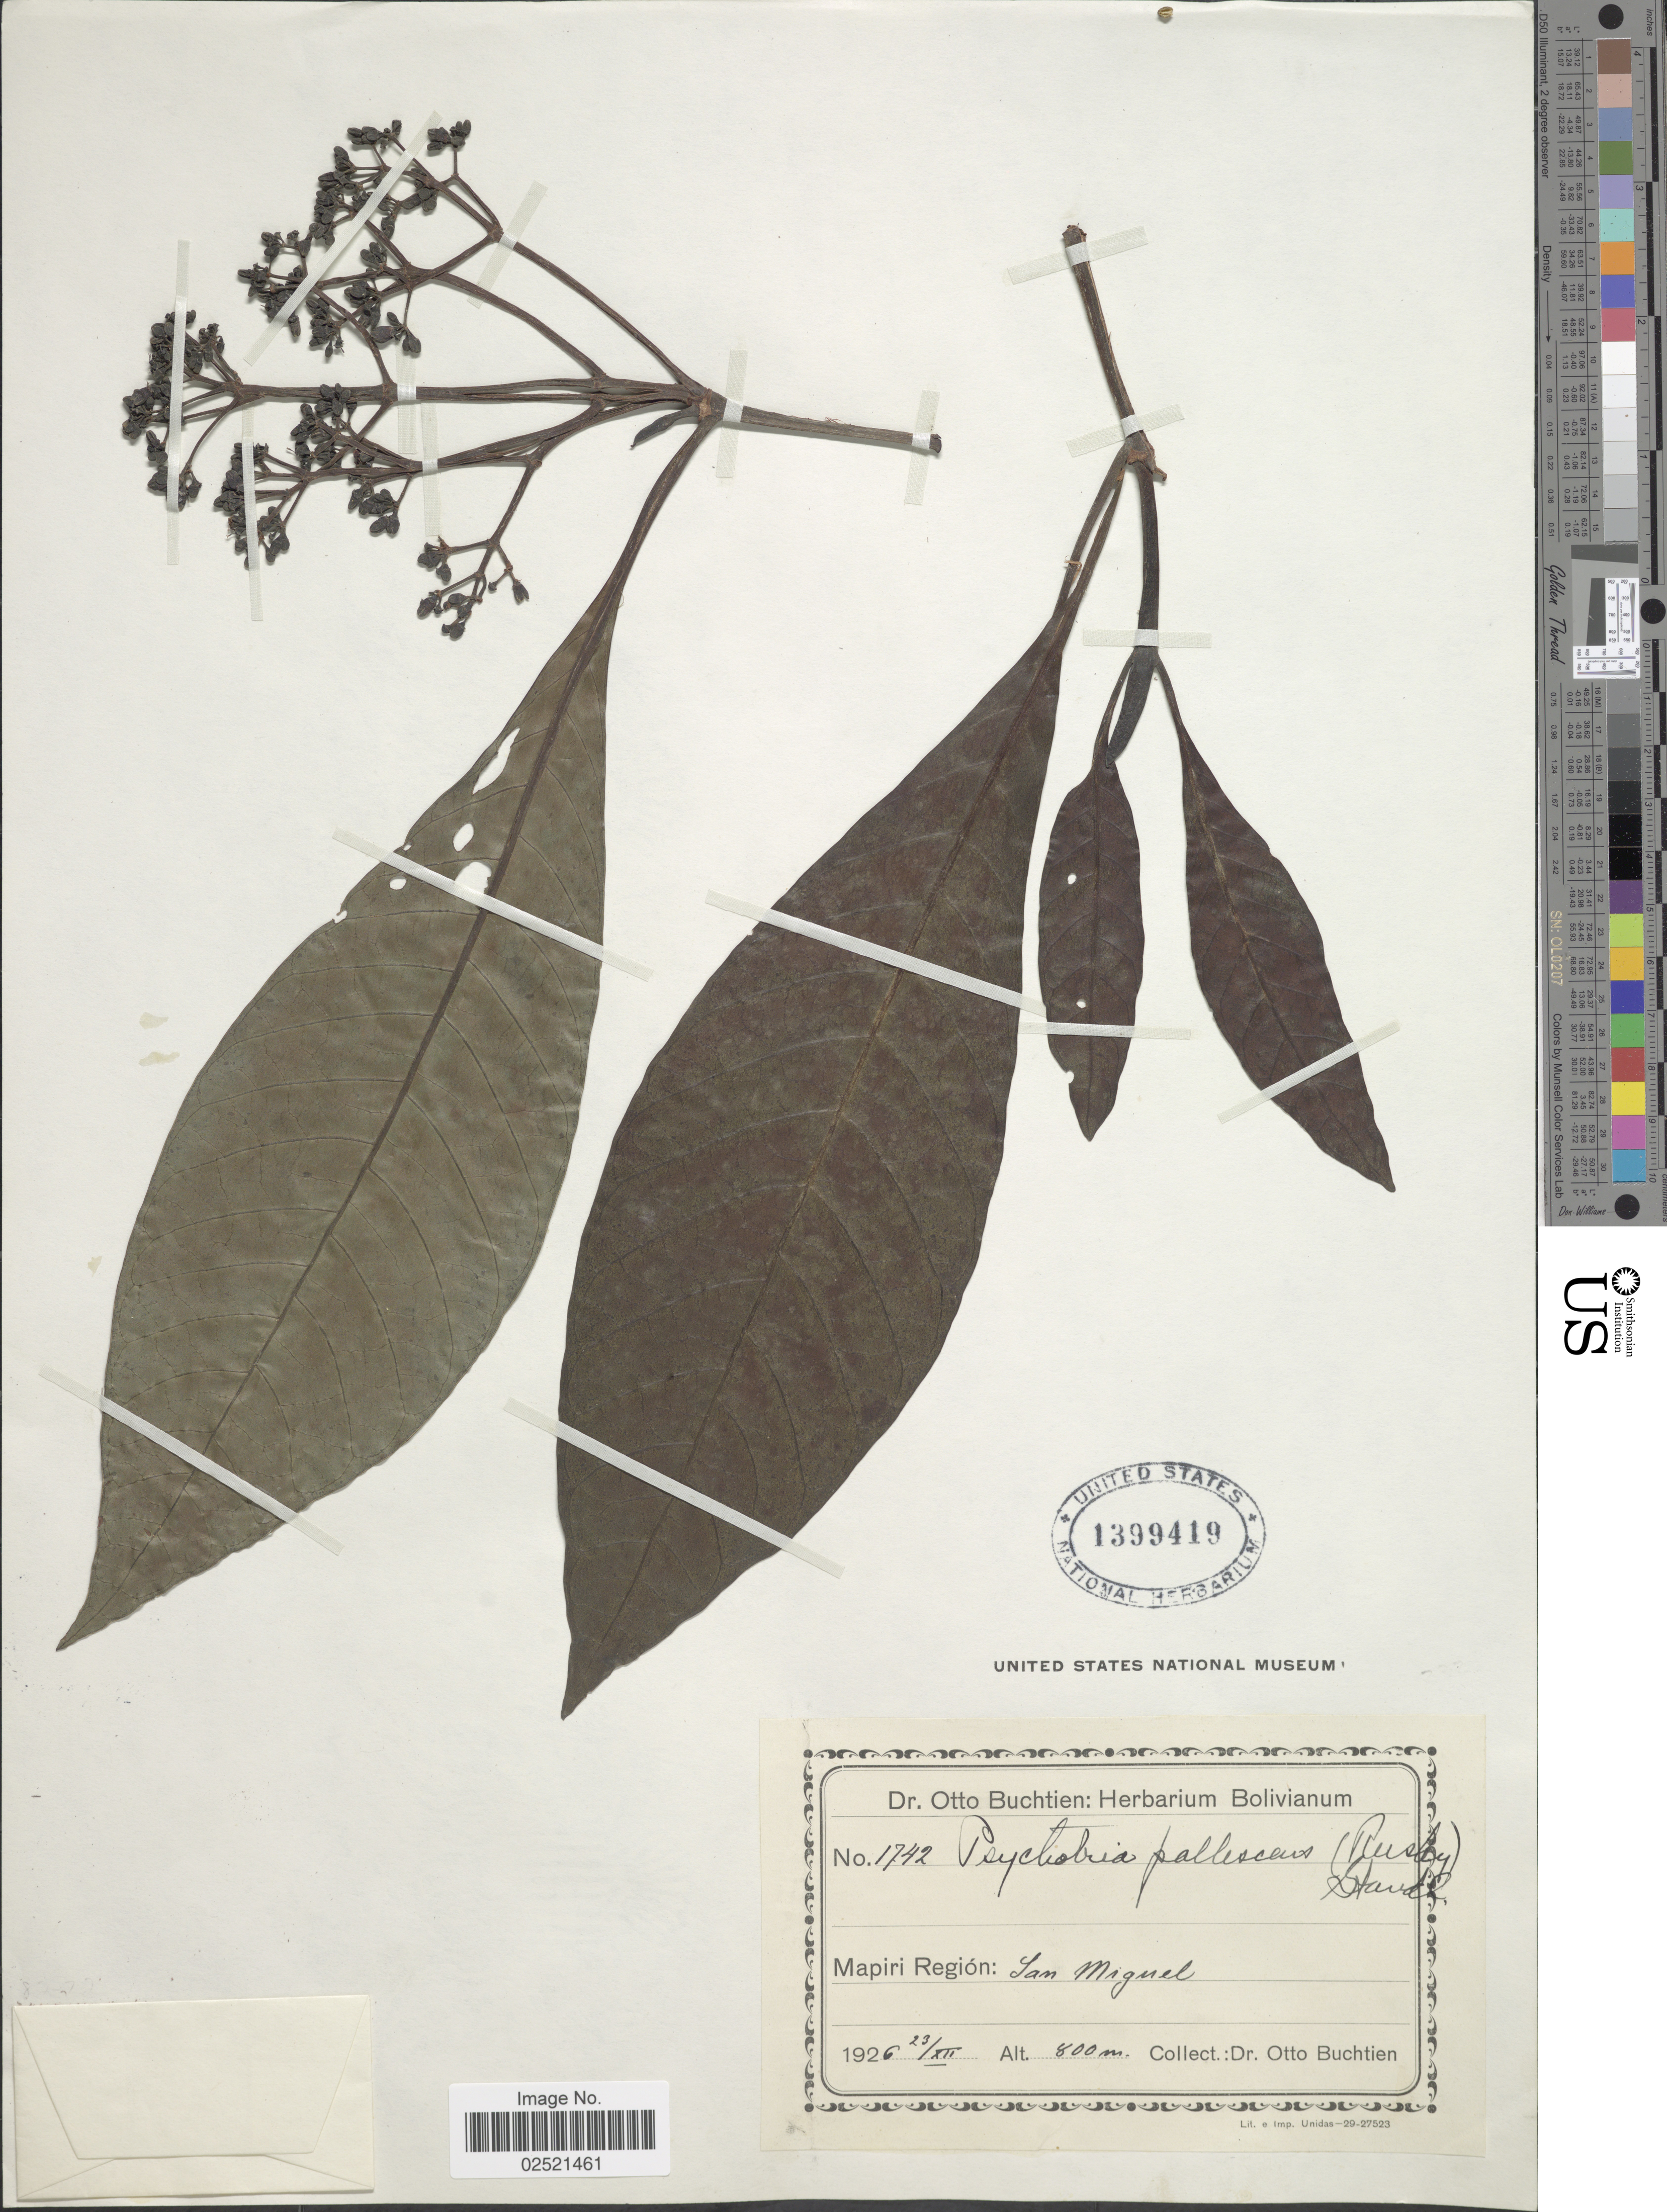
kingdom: Plantae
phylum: Tracheophyta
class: Magnoliopsida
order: Gentianales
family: Rubiaceae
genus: Psychotria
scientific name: Psychotria pallescens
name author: (Rusby) Standl.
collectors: O. Buchtien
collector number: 172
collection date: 1926-12-23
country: Bolivia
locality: Mapiri Region: San Miguel.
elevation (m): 800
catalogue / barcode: US 1399419